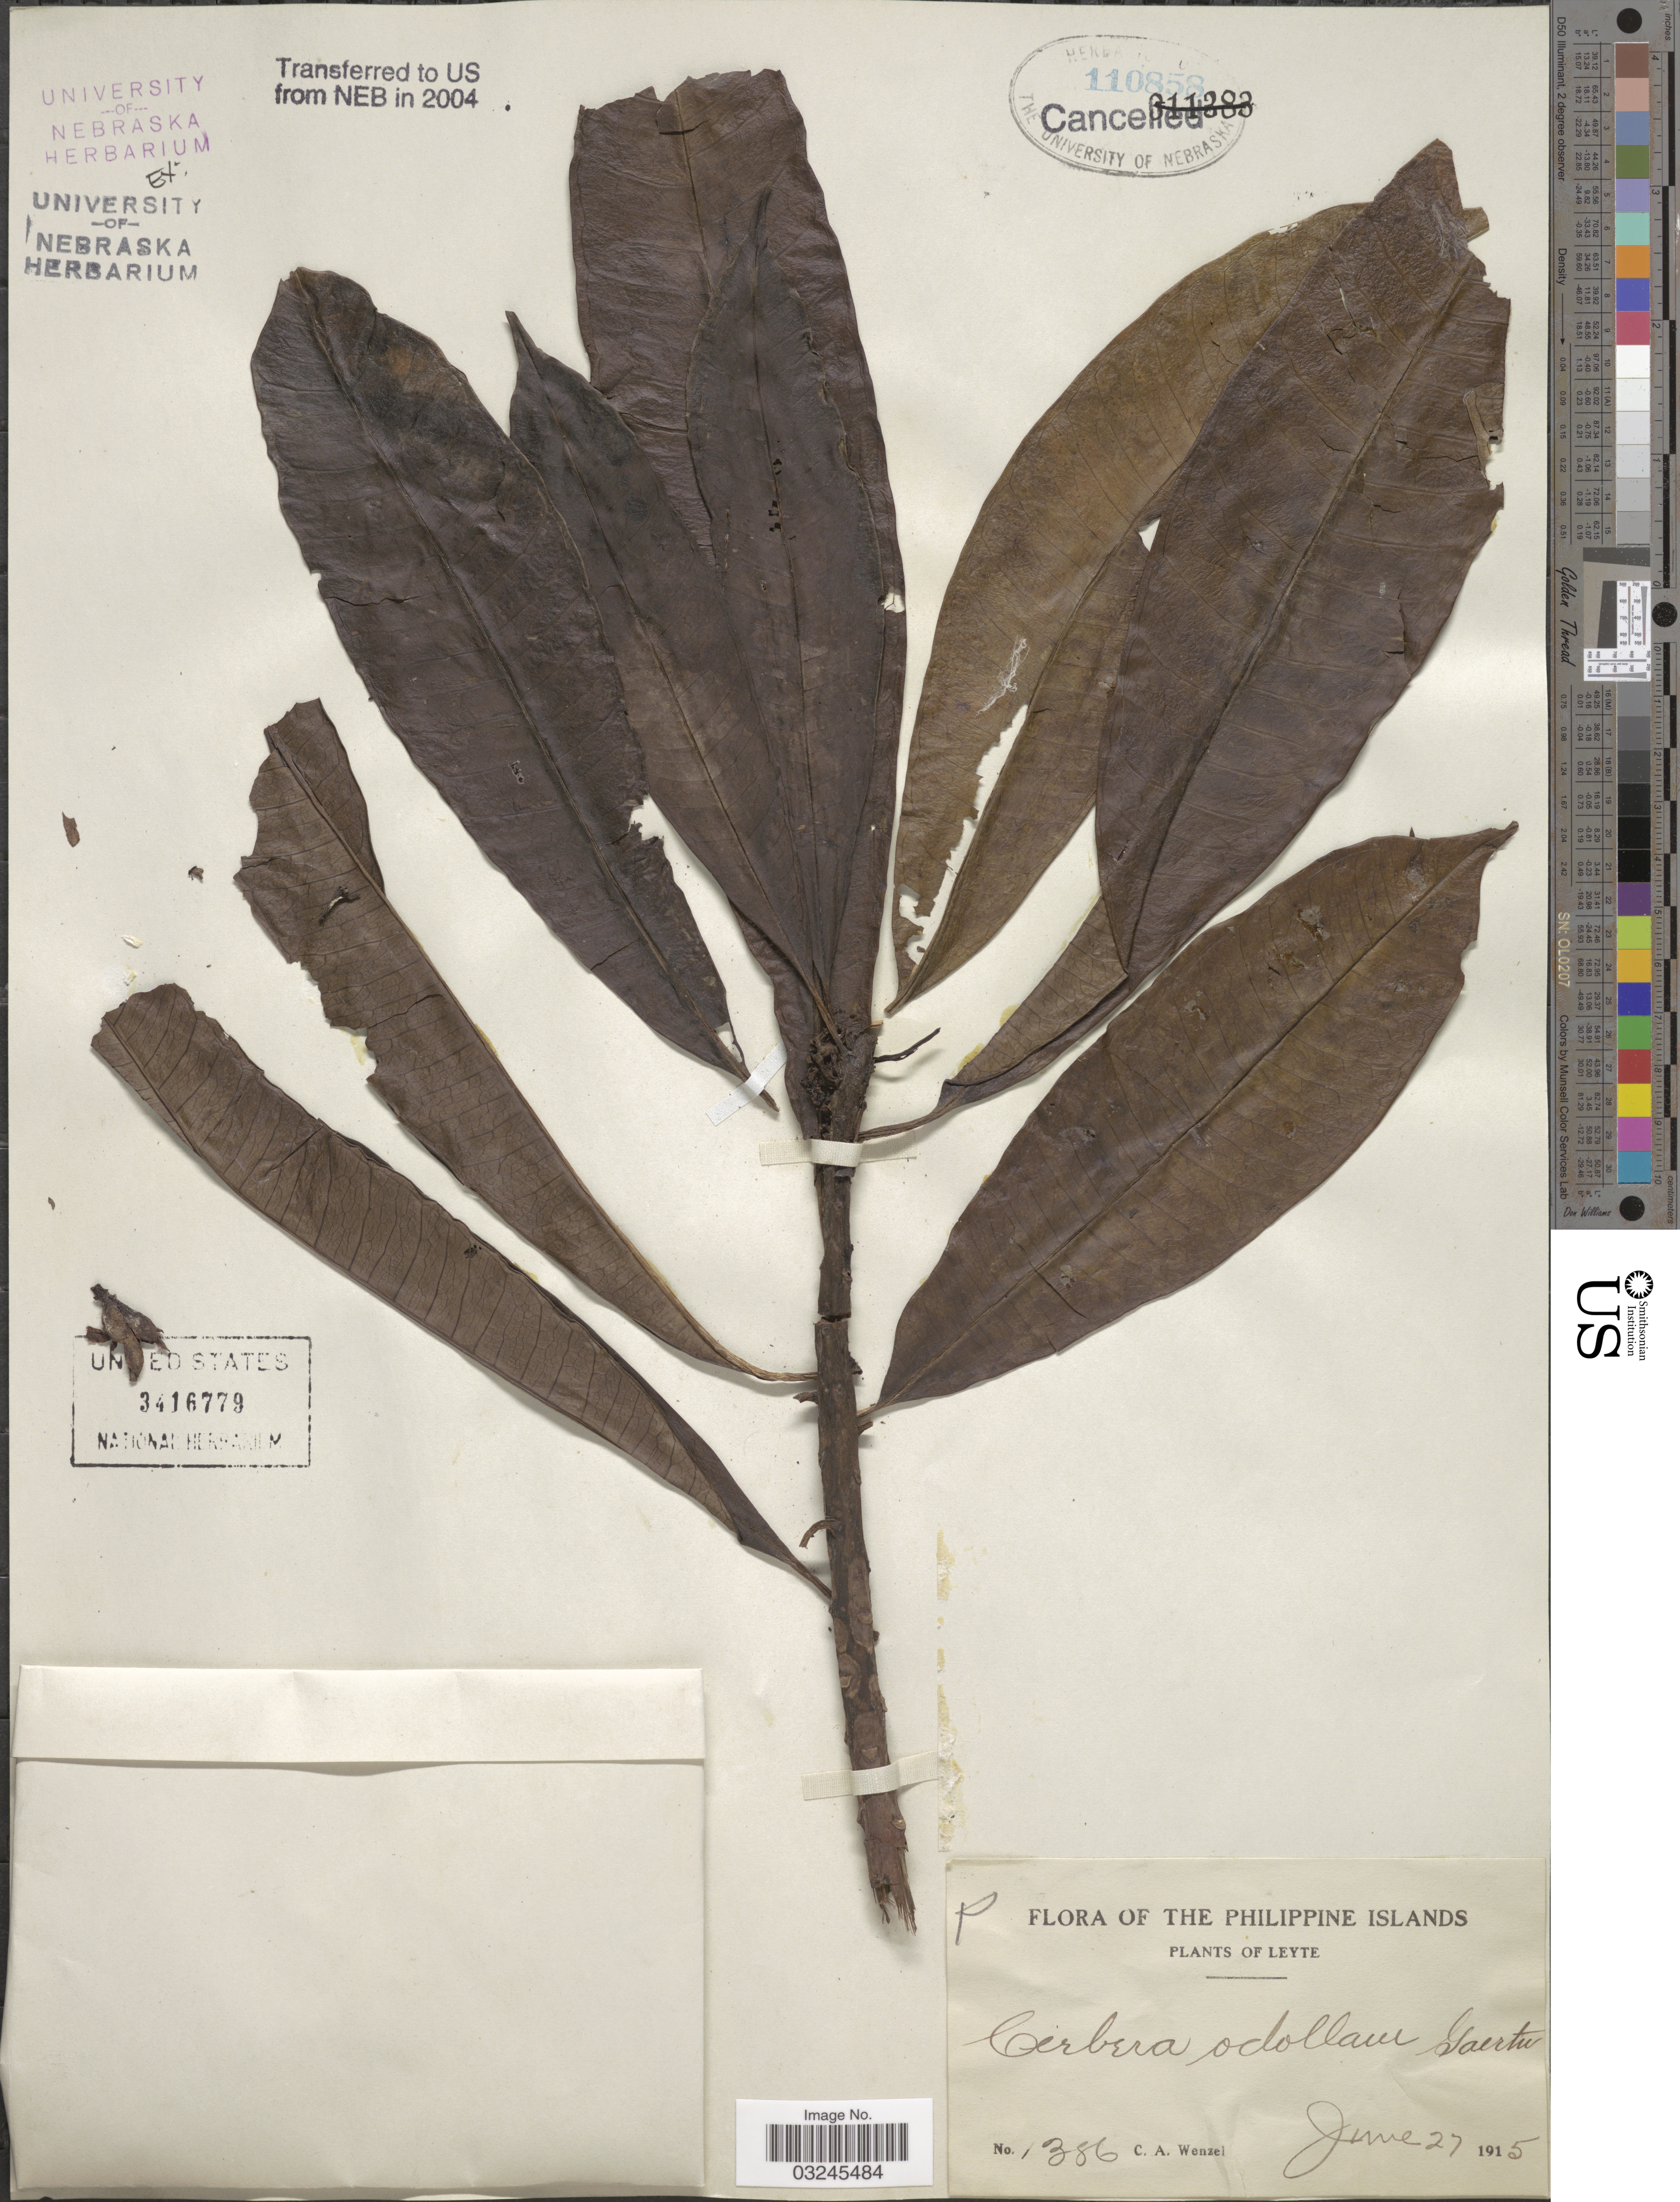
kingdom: Plantae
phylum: Tracheophyta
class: Magnoliopsida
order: Gentianales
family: Apocynaceae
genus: Cerbera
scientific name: Cerbera odollam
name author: Gaertn.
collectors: C. Wenzel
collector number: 1386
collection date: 1915-06-27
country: Philippines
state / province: Eastern Visayas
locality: Leyte.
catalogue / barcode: US 3416779